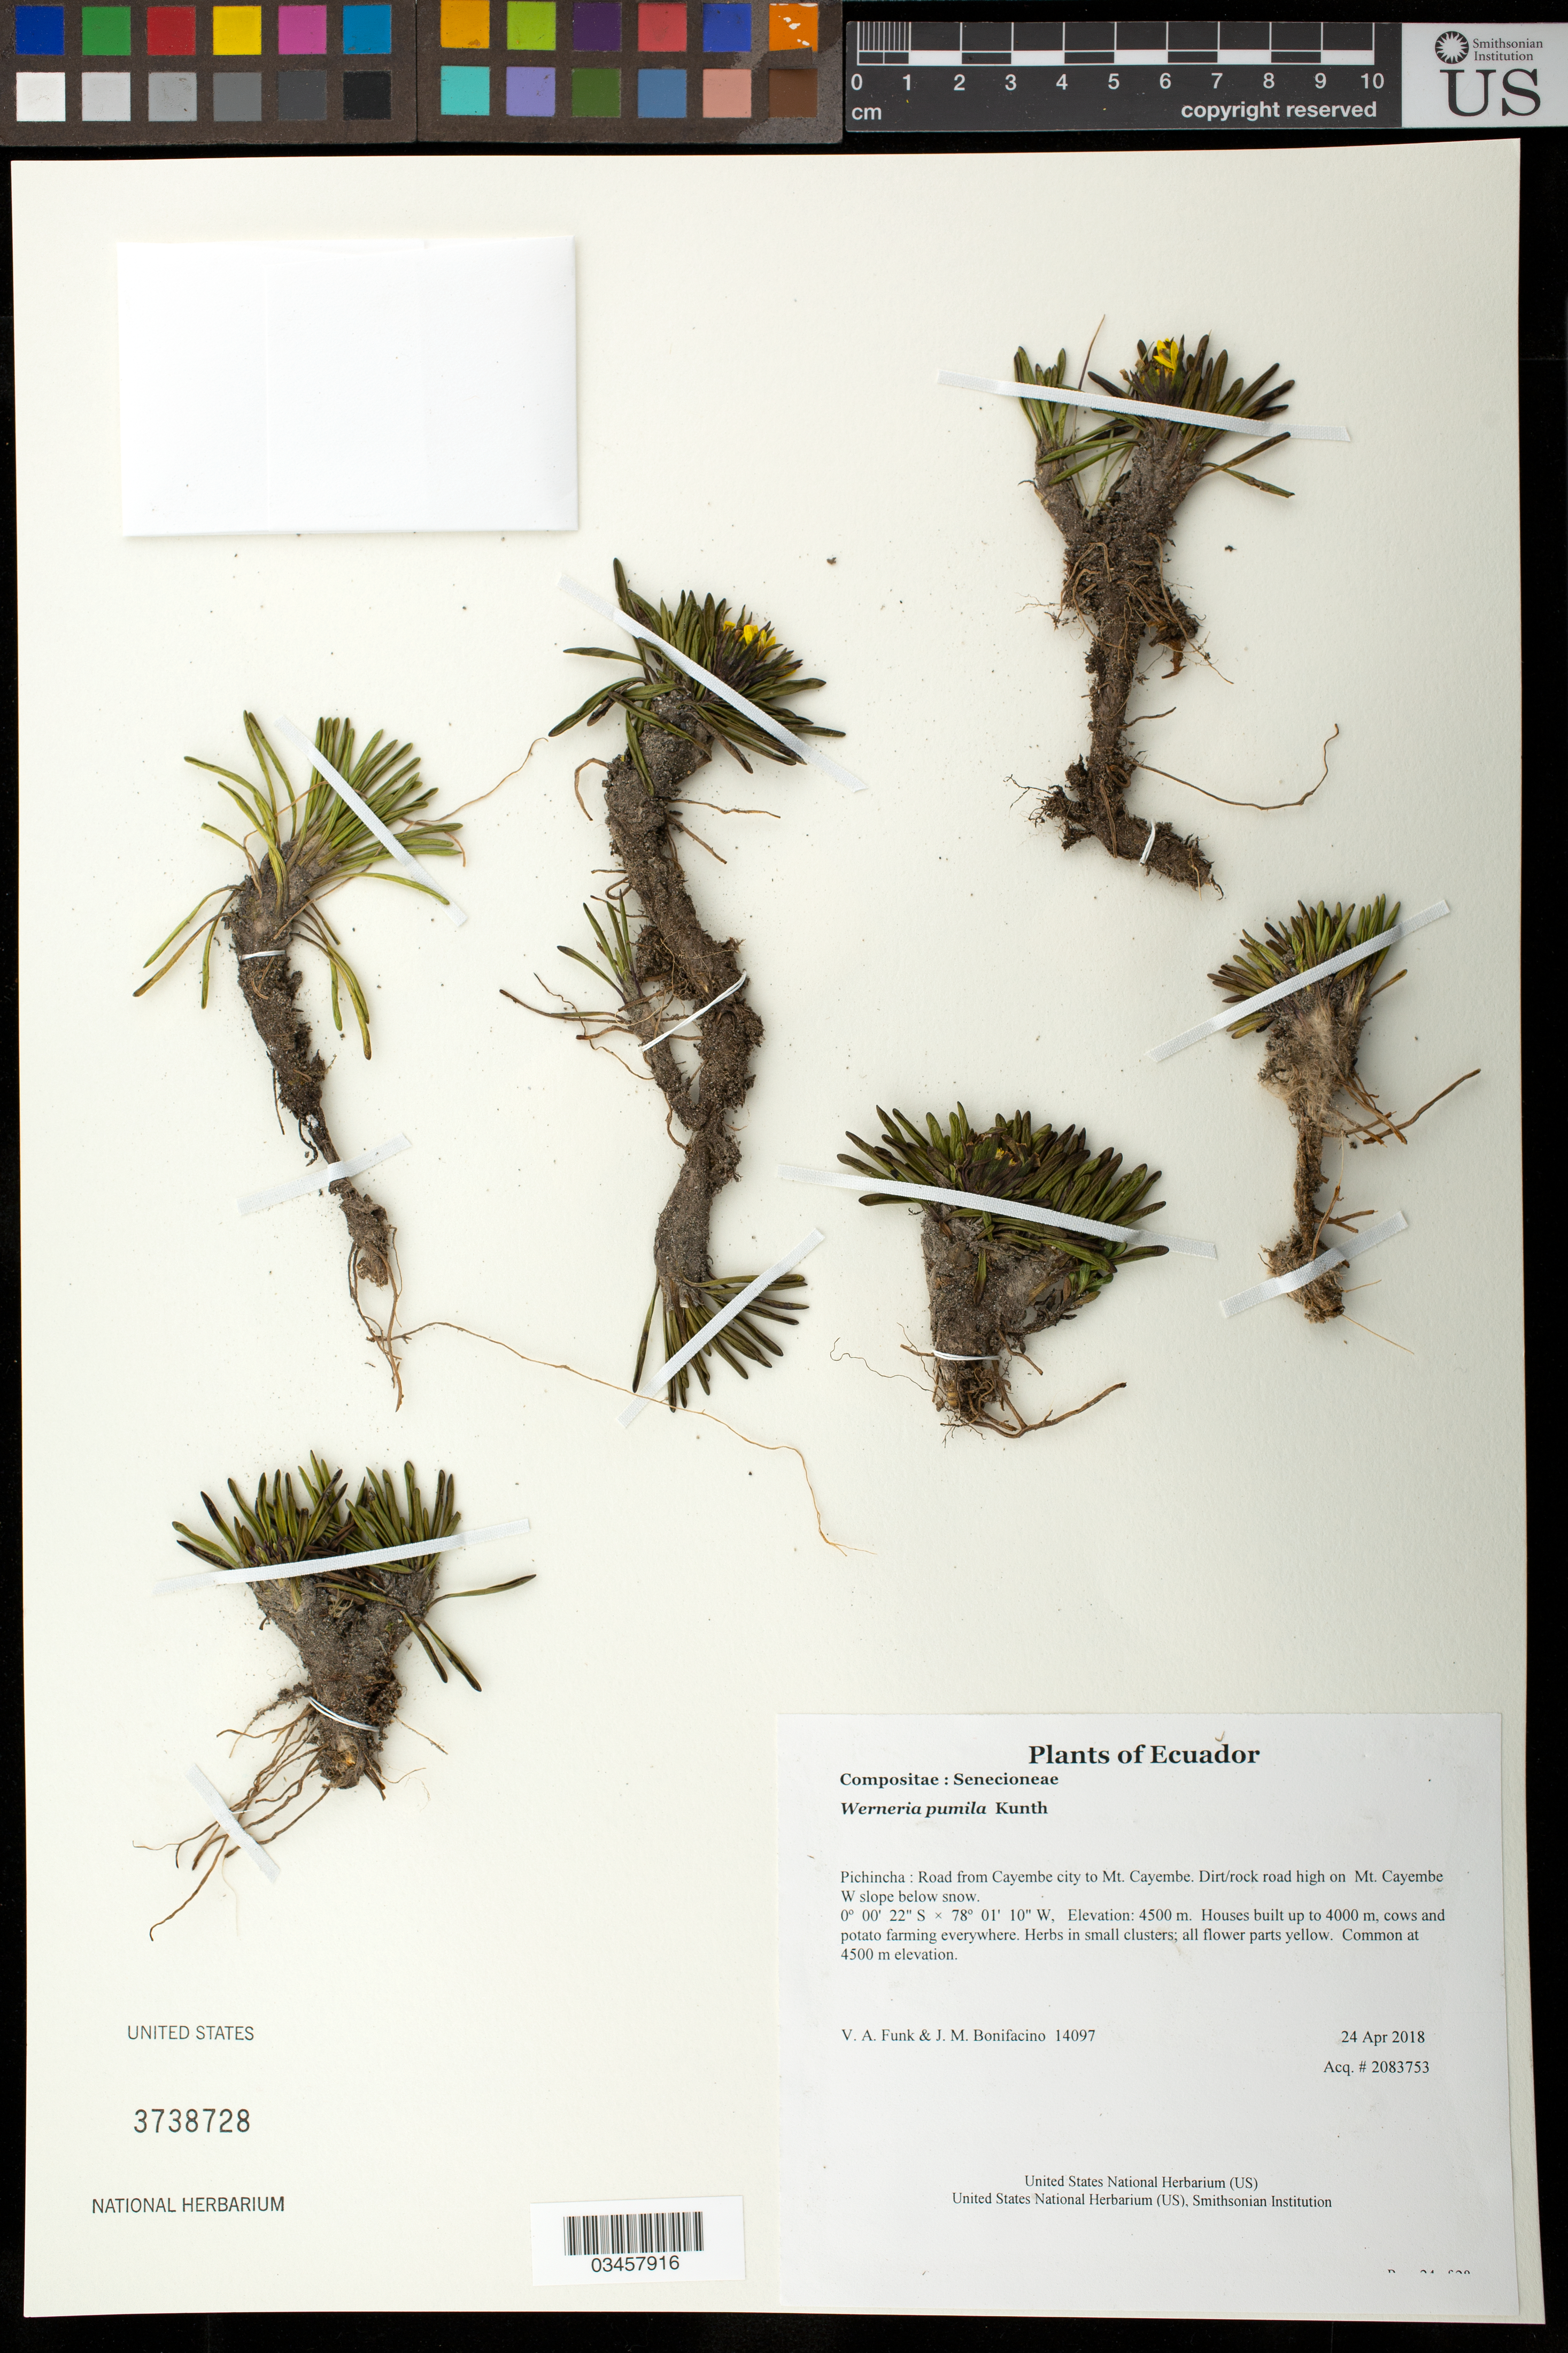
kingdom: Plantae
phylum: Tracheophyta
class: Magnoliopsida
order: Asterales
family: Asteraceae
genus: Werneria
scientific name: Werneria pumila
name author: Kunth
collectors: V. Funk & M. Bonifacino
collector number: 14097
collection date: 2018-04-24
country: Ecuador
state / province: Pichincha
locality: Road from Cayembe city to Mt. Cayembe. Dirt/rock road high on Mt. Cayembe W slope below snow.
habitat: Houses built up to 4000 m, cows and potato farming everywhere.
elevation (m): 4500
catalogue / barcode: US 3738728